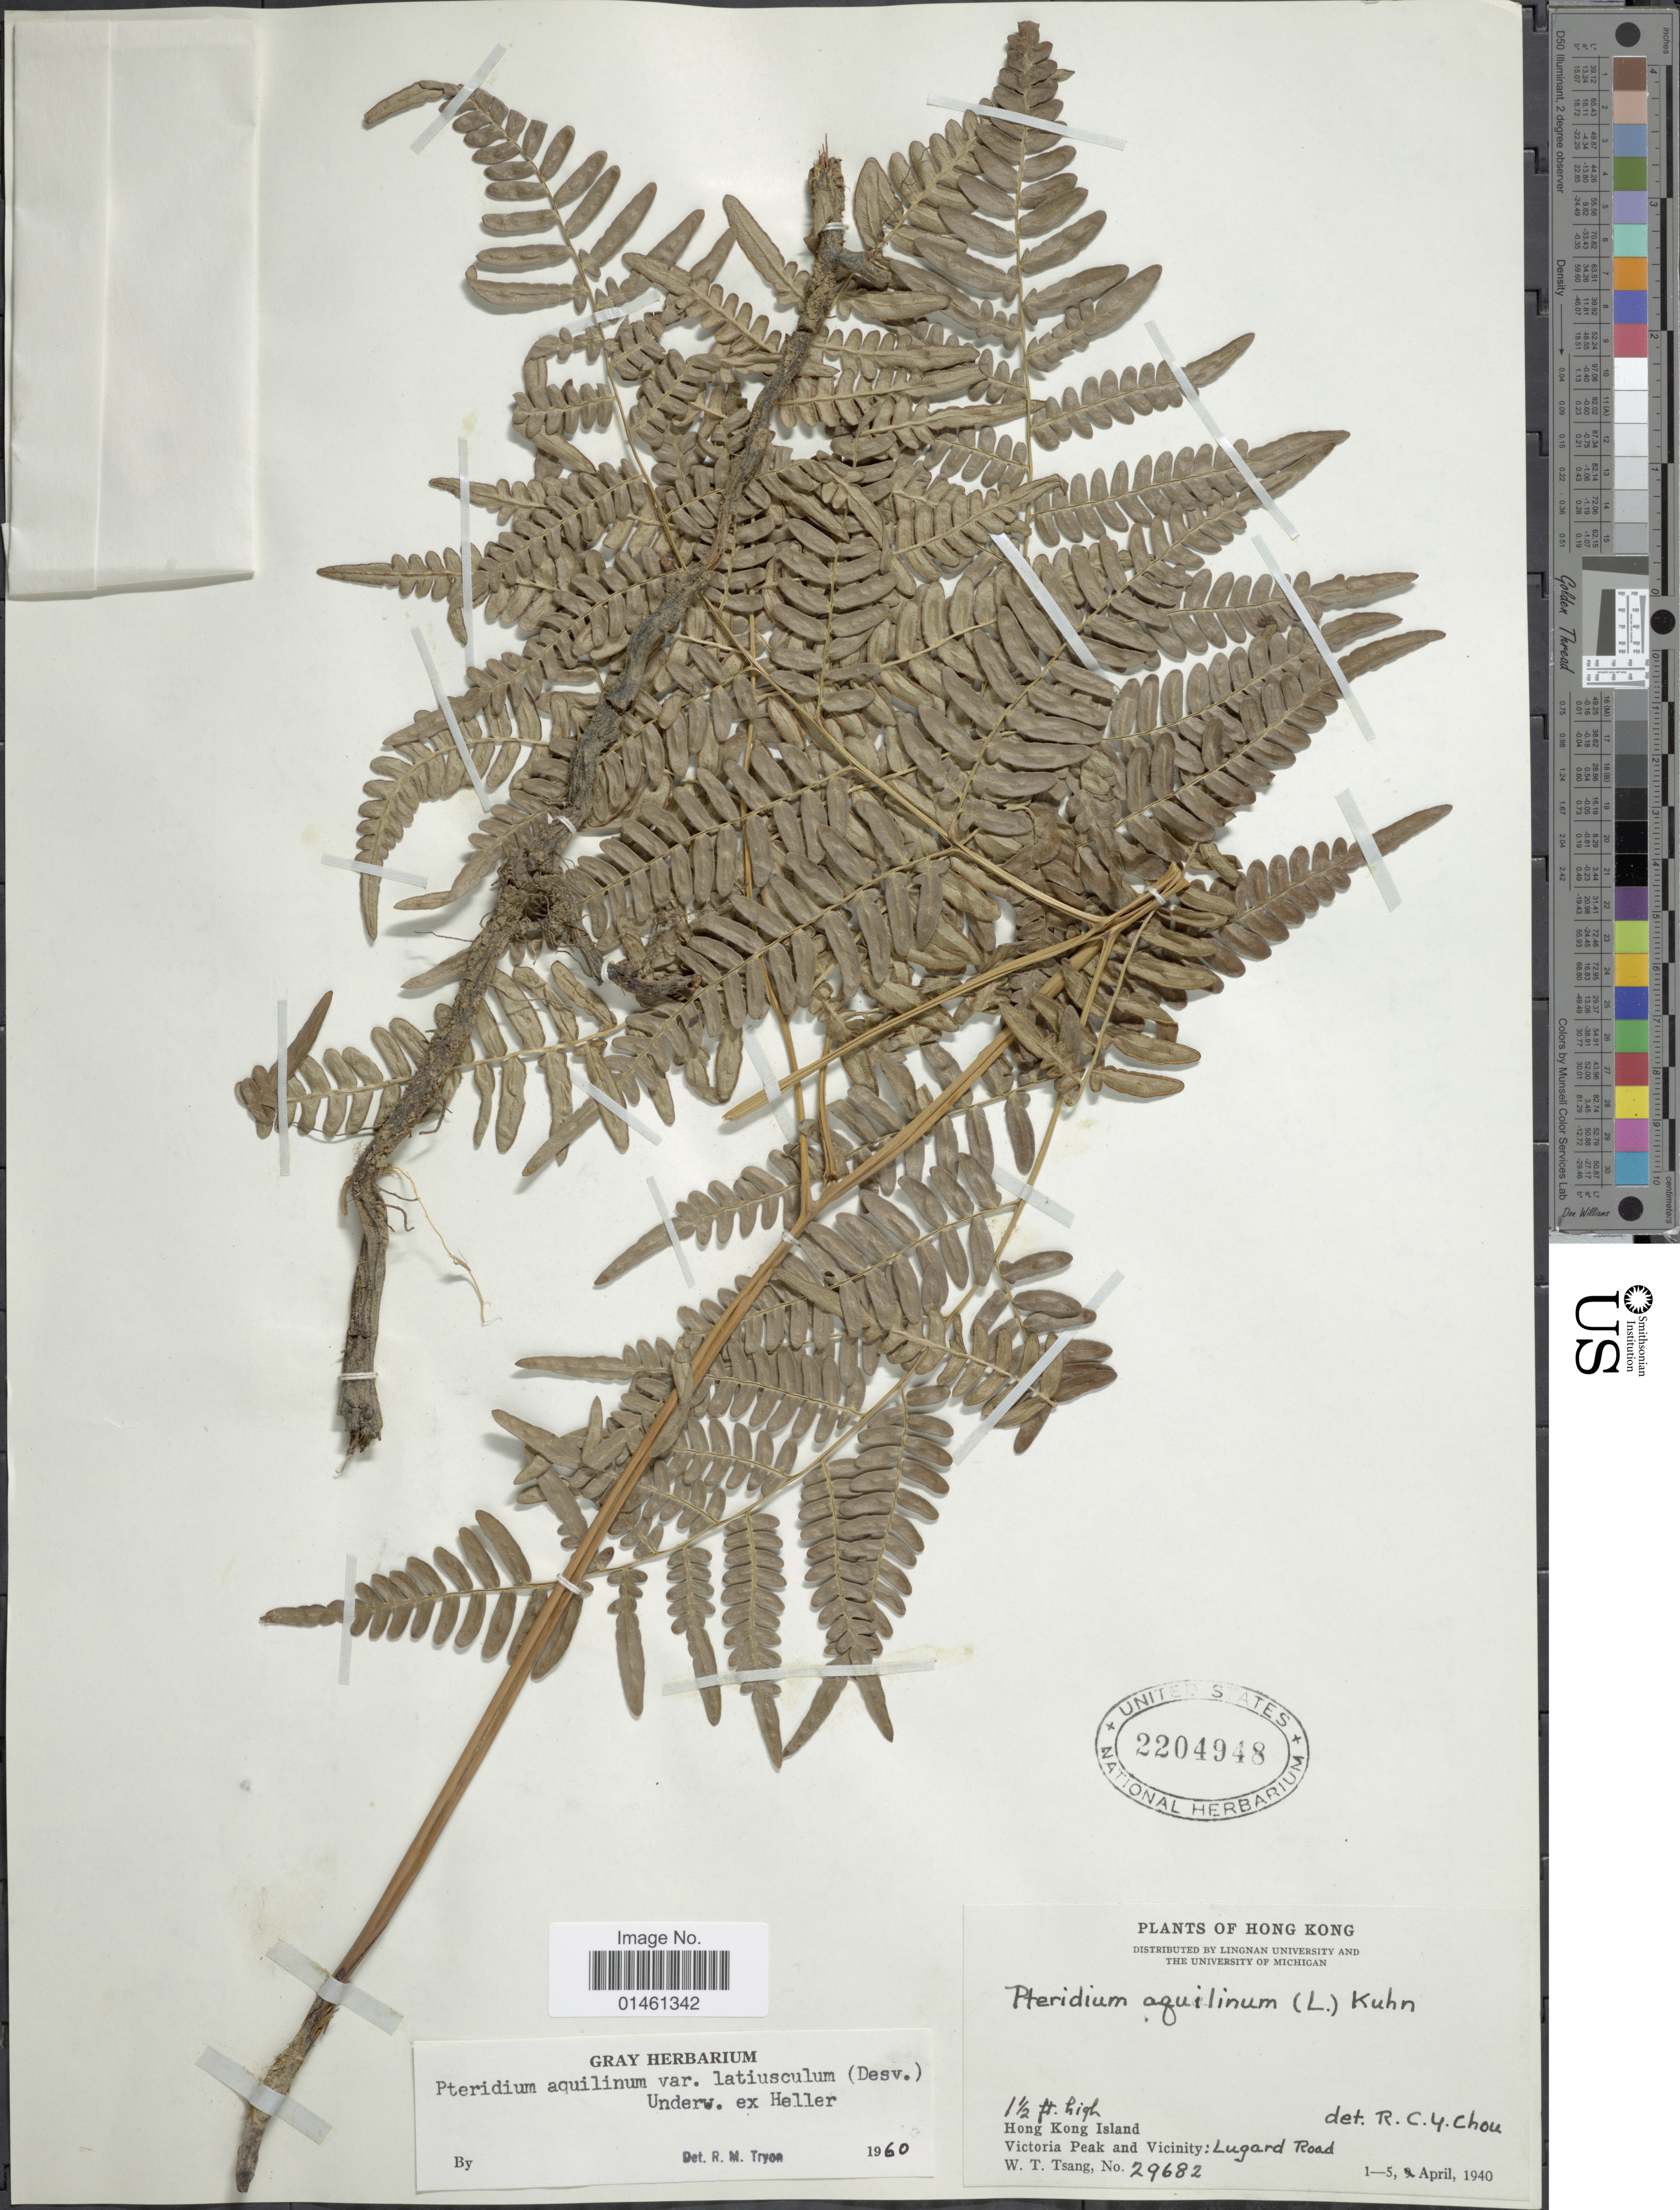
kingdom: Plantae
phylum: Tracheophyta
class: Polypodiopsida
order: Polypodiales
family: Dennstaedtiaceae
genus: Pteridium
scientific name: Pteridium aquilinum var. latiusculum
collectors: W. T. Tsang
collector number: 29682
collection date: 1940-04-01/1940-04-05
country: China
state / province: Hong Kong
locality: Hong Kong, Hong Kong Island, Victoria Peak and Vicinity, Lugard Road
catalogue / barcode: US 2204948